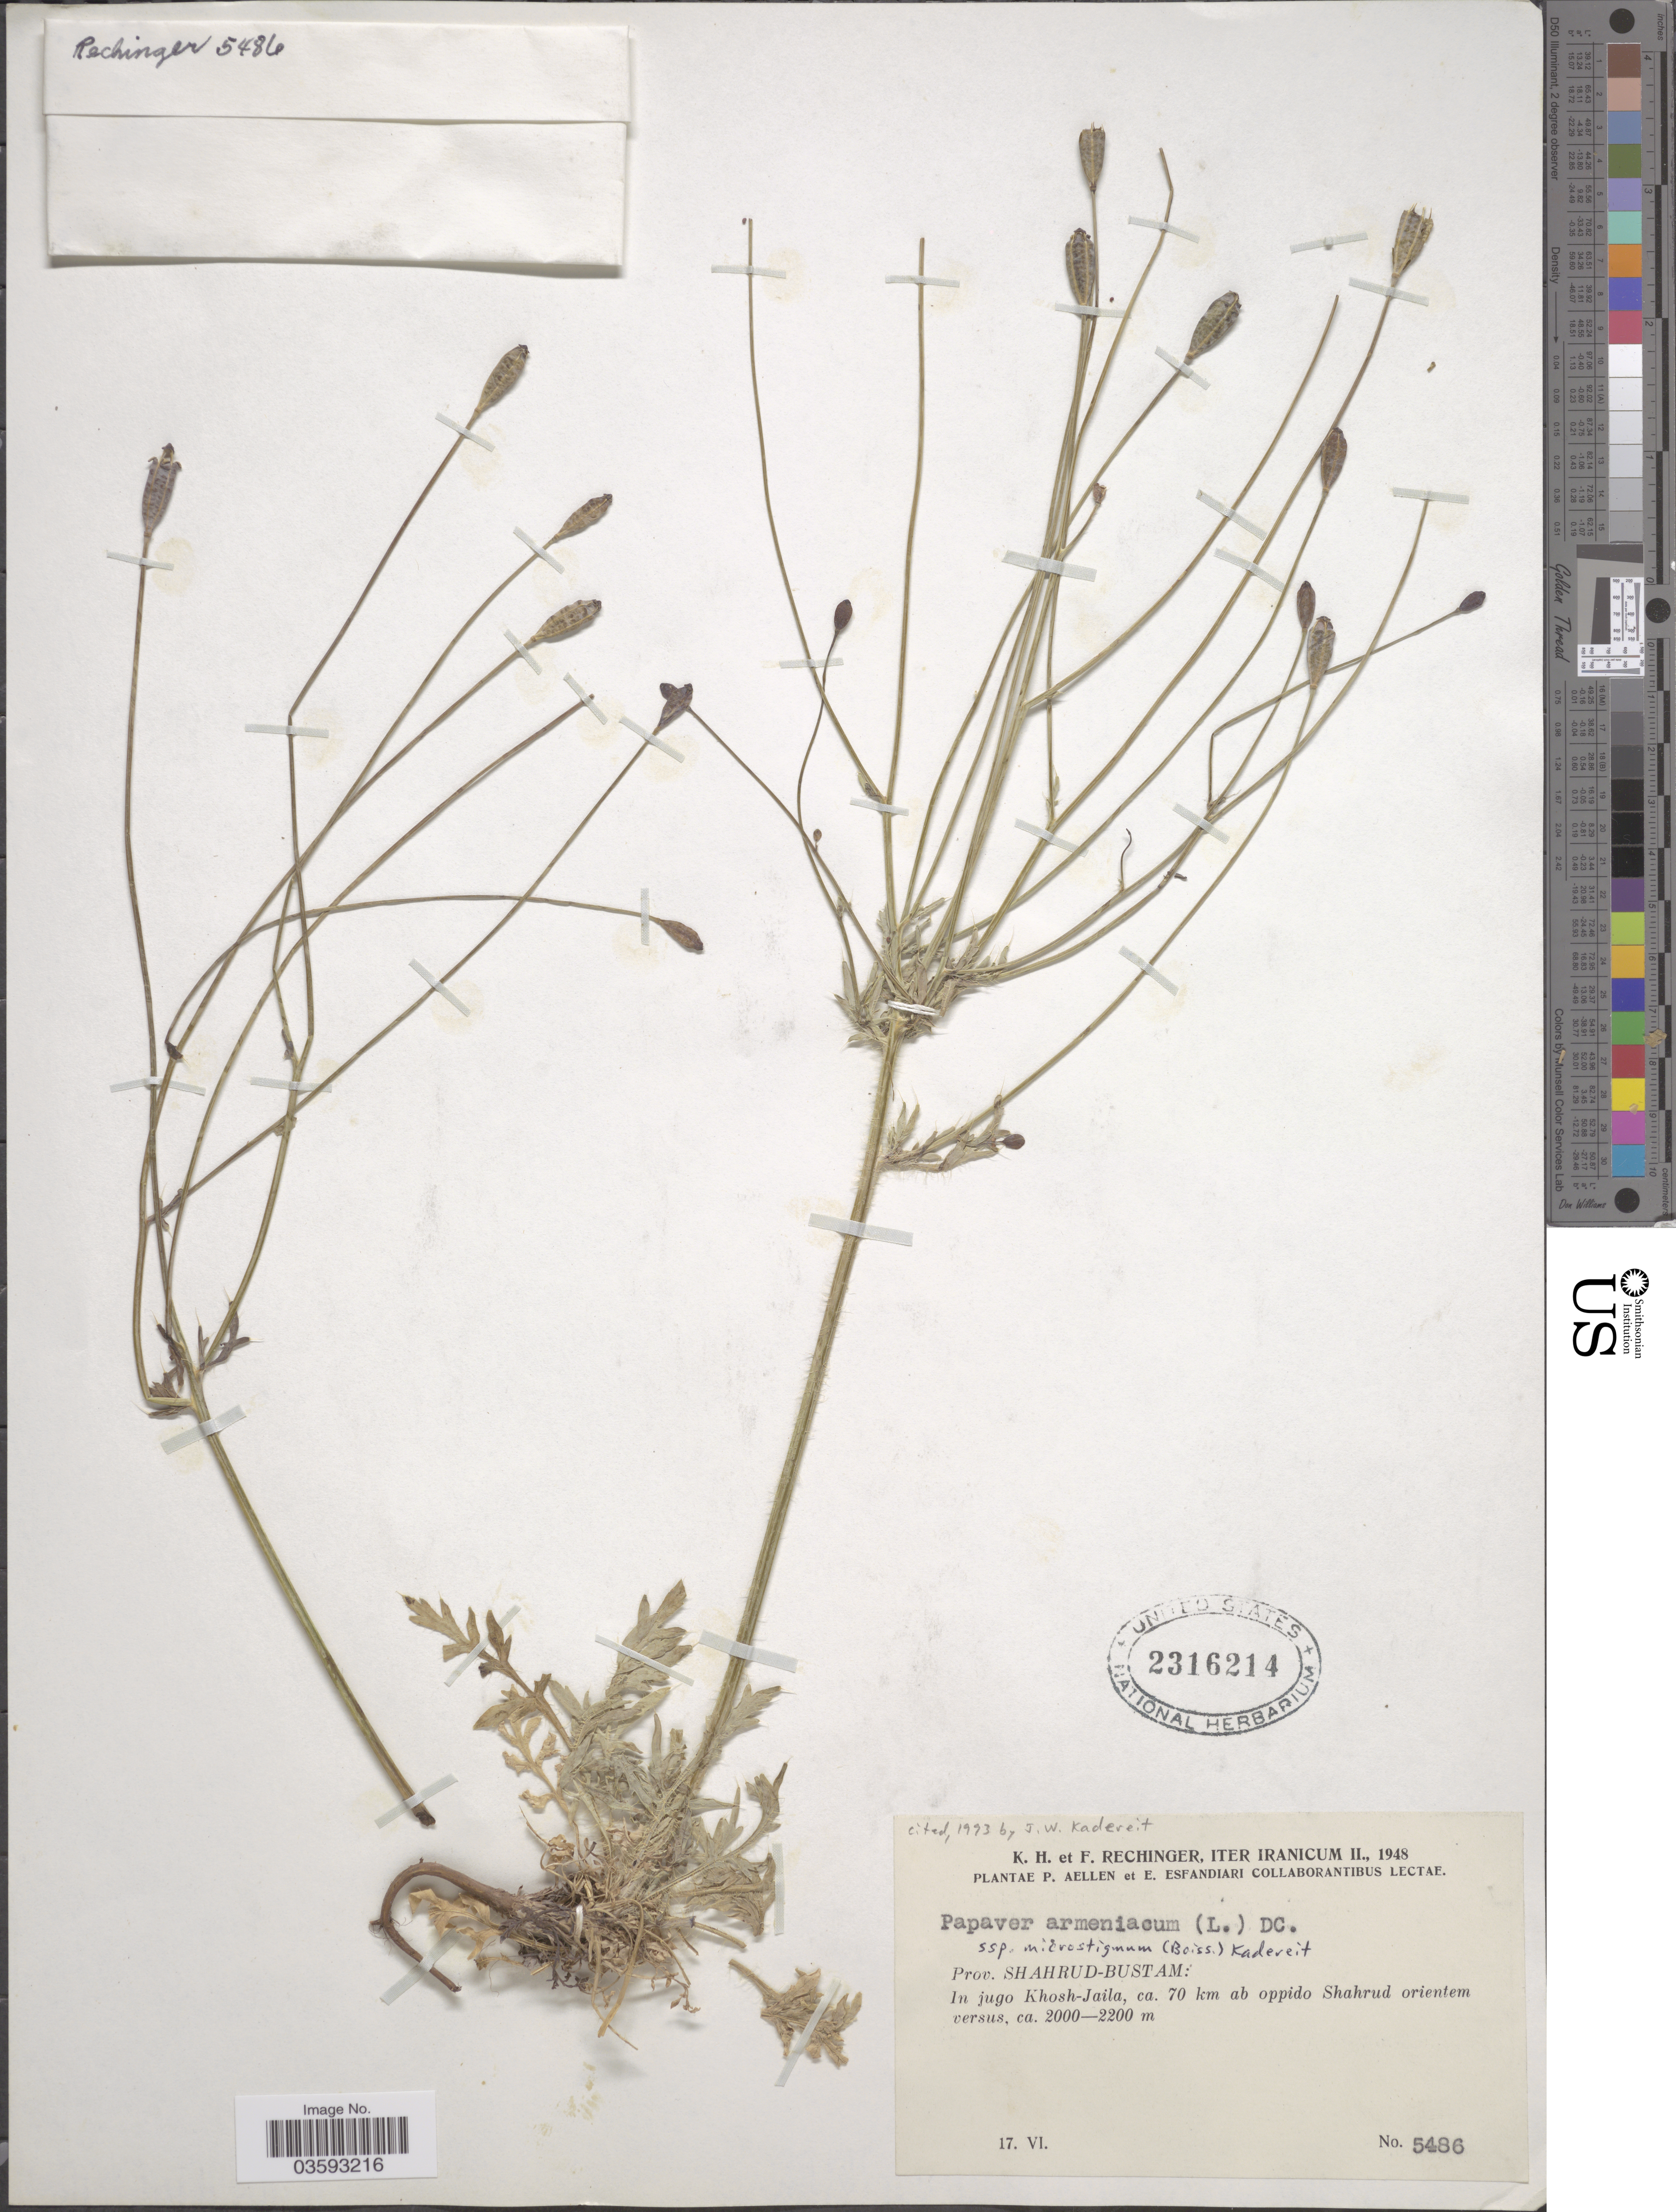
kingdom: Plantae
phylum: Tracheophyta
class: Magnoliopsida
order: Ranunculales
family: Papaveraceae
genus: Papaver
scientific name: Papaver armeniacum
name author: (L.) DC.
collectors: K. H. Rechinger & F. Rechinger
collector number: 5486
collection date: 1948-06-17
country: Iran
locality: Iter Iranicum II. Prov. Shahrud-Bustam: In jugo Khosh-Jaila, ca. 70 km ab oppido Shahrud orientem versus.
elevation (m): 2000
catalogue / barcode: US 2316214